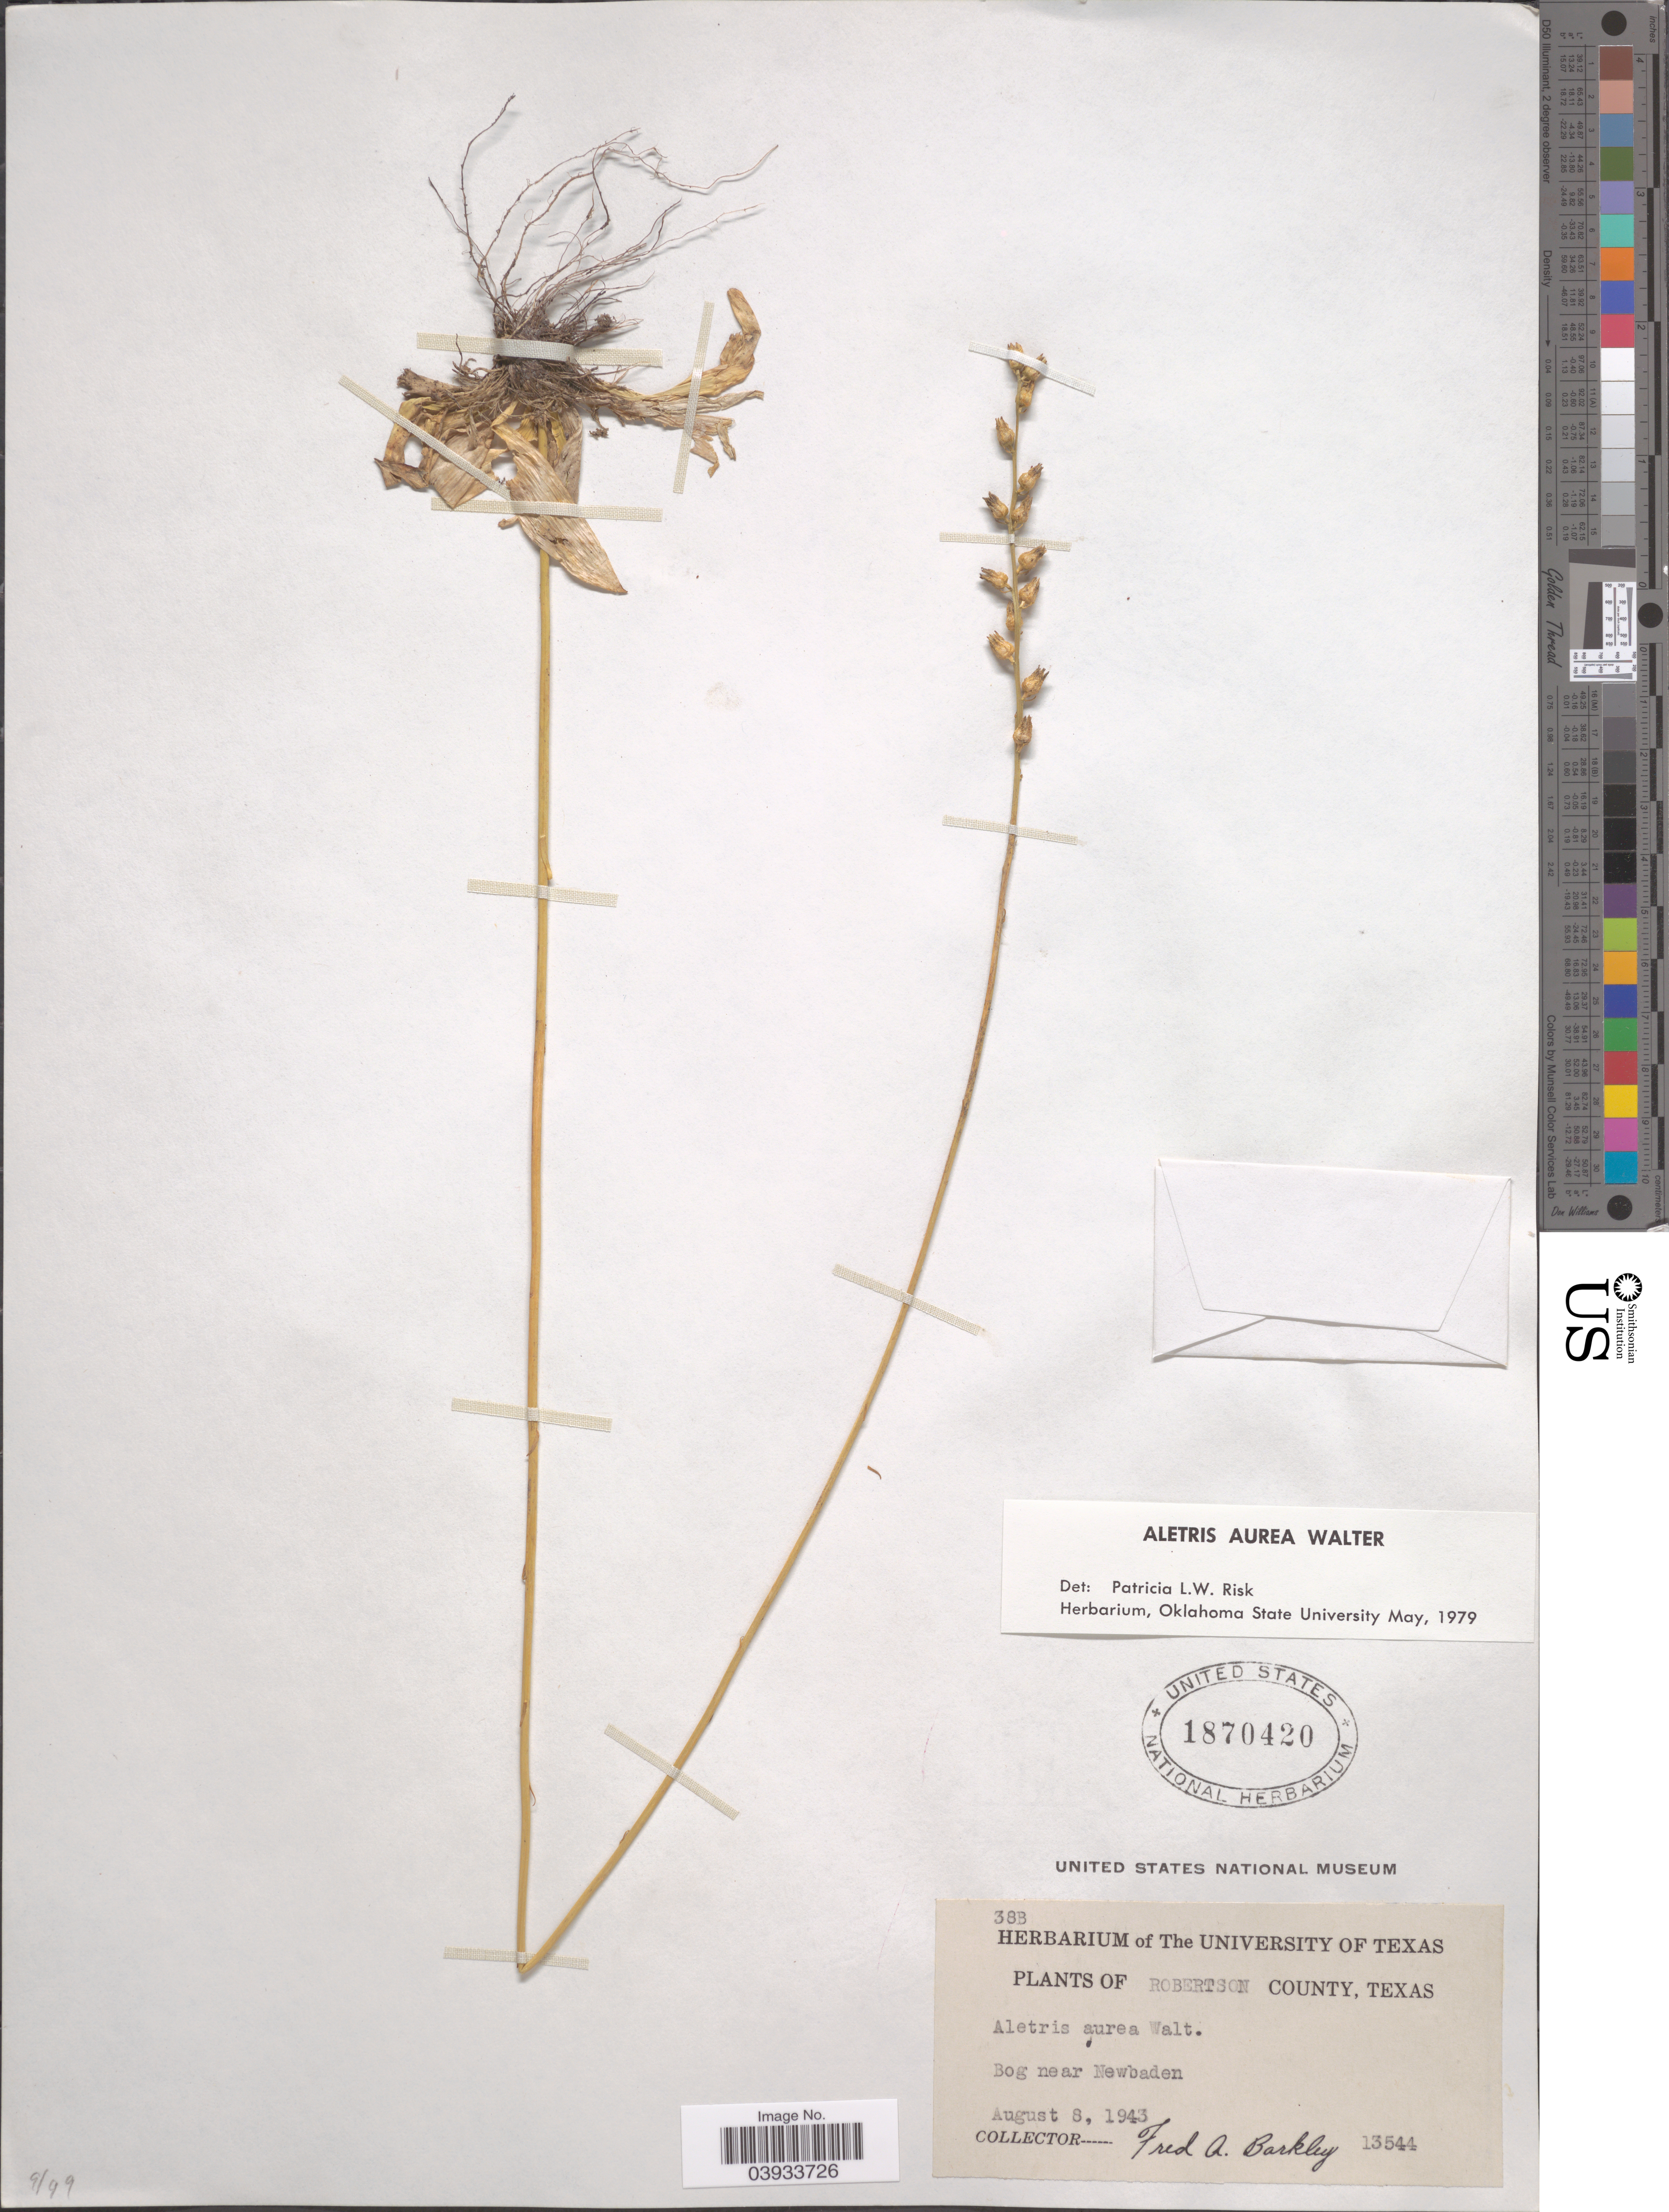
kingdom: Plantae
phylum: Tracheophyta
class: Liliopsida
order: Dioscoreales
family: Nartheciaceae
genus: Aletris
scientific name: Aletris aurea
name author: Walter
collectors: F. A. Barkley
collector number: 13544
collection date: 1943-08-08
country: United States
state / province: Texas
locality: Robertson County. Bog near Newbaden.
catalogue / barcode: US 1870420